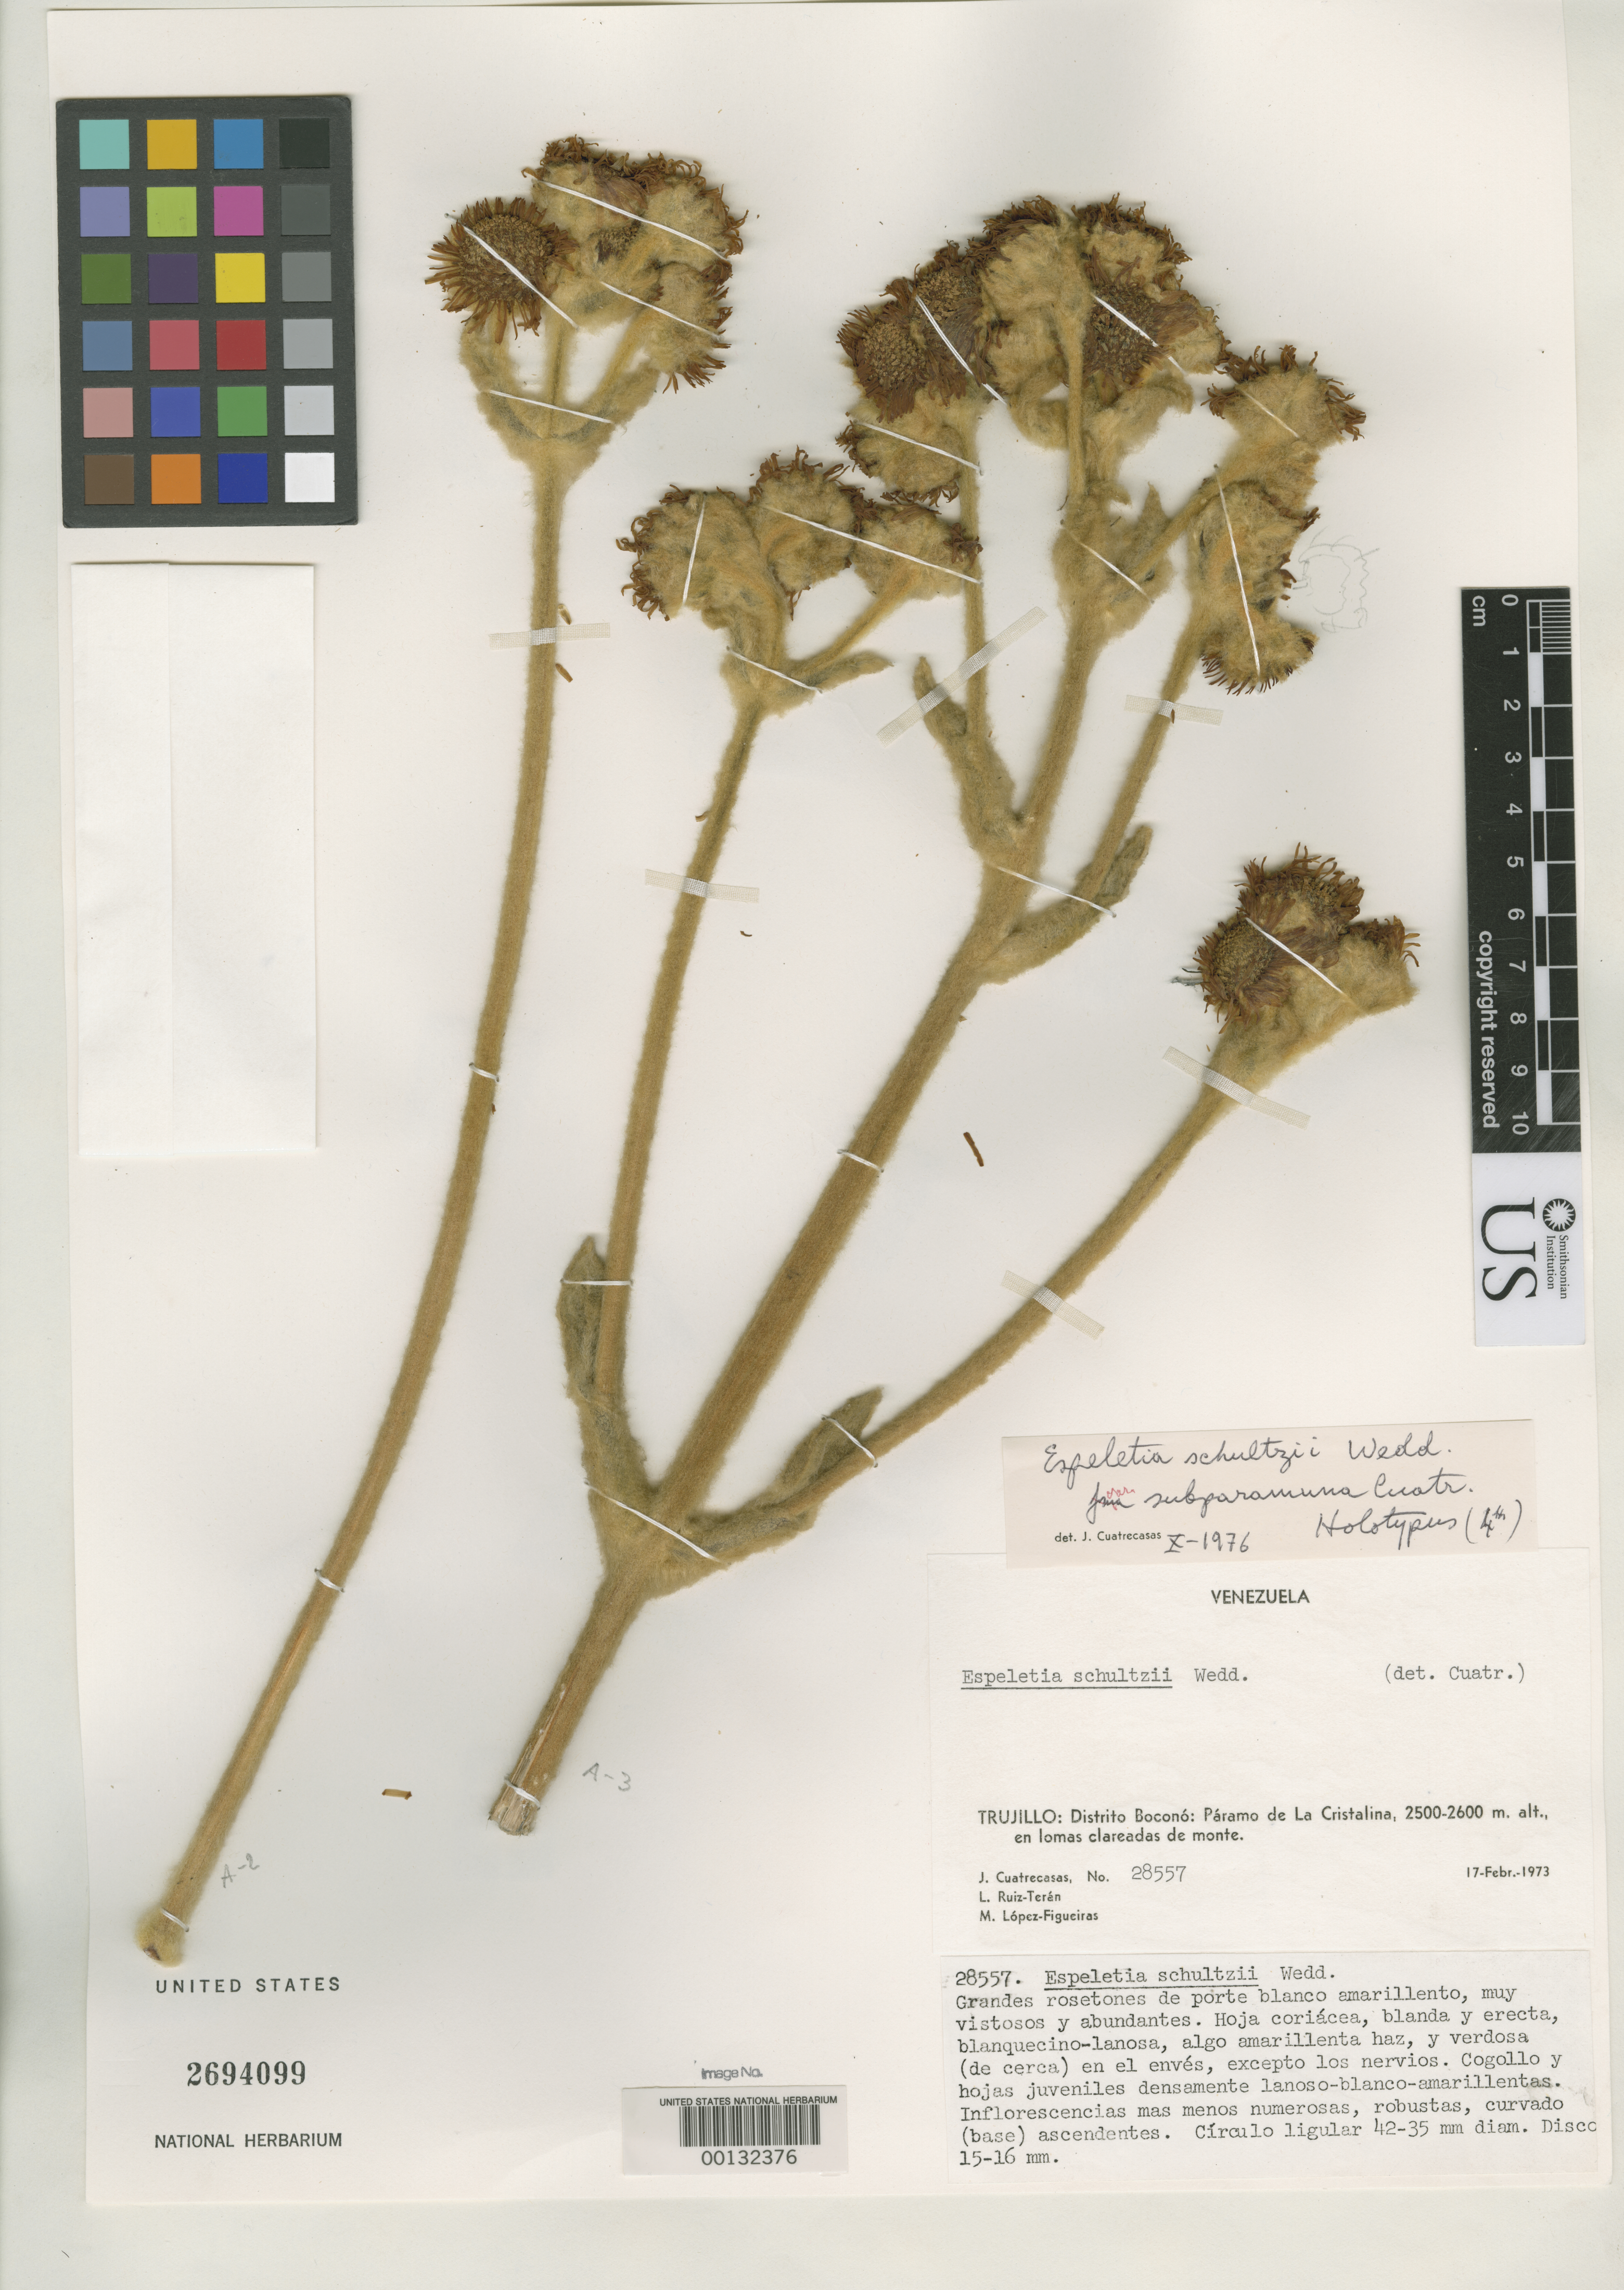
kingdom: Plantae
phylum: Tracheophyta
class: Magnoliopsida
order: Asterales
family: Asteraceae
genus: Espeletia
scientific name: Espeletia schultzii var. subparamuna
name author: Cuatrec.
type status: Holotype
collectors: J. Cuatrecasas, L. E. Ruíz-Terán & M. López Figueiras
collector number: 28557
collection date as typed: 17 Feb 1973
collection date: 1973-02-17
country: Venezuela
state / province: Trujillo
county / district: Bocono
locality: Páramo de La Cristalina.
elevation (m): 2500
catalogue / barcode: US 2694099